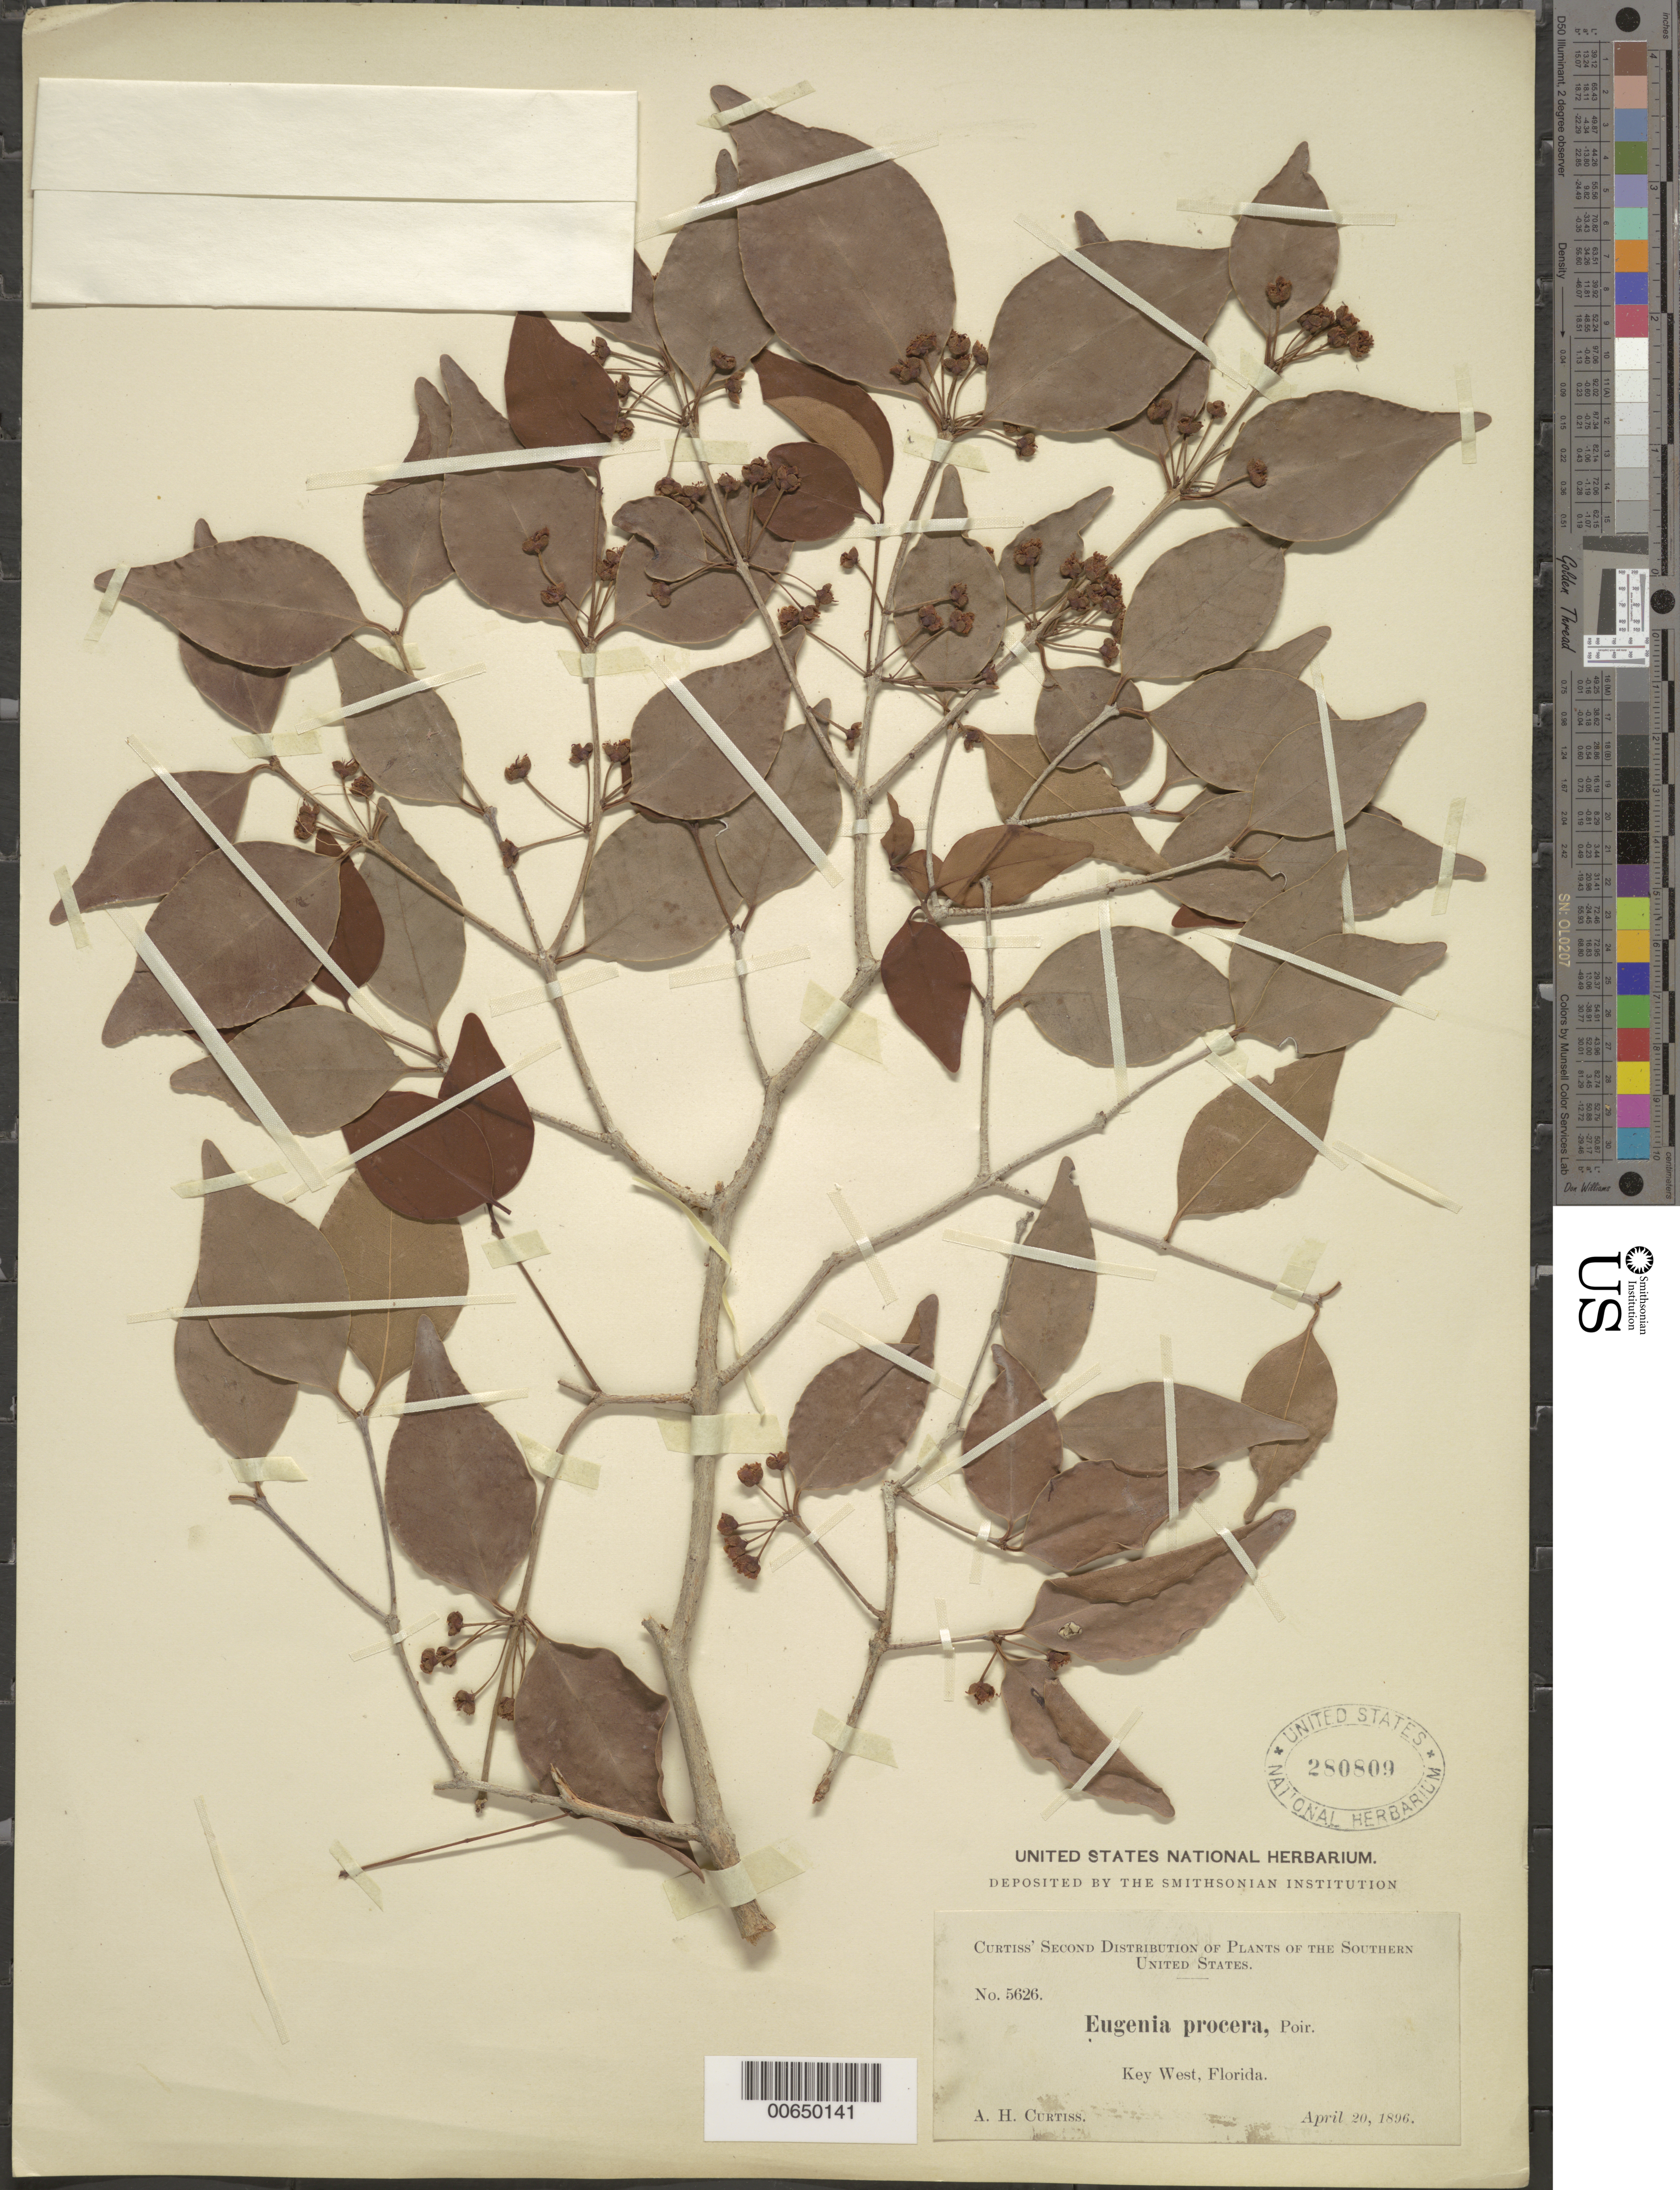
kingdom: Plantae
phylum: Tracheophyta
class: Magnoliopsida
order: Myrtales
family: Myrtaceae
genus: Eugenia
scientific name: Eugenia rhombea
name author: (O. Berg) Krug & Urb.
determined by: Strong, Mark T., (BOT), Smithsonian Institution - National Museum of Natural History (UNITED STATES)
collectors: A. H. Curtiss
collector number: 5626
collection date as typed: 20 Apr 1896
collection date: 1896-04-20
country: United States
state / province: Florida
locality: Key West.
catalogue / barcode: US 280809